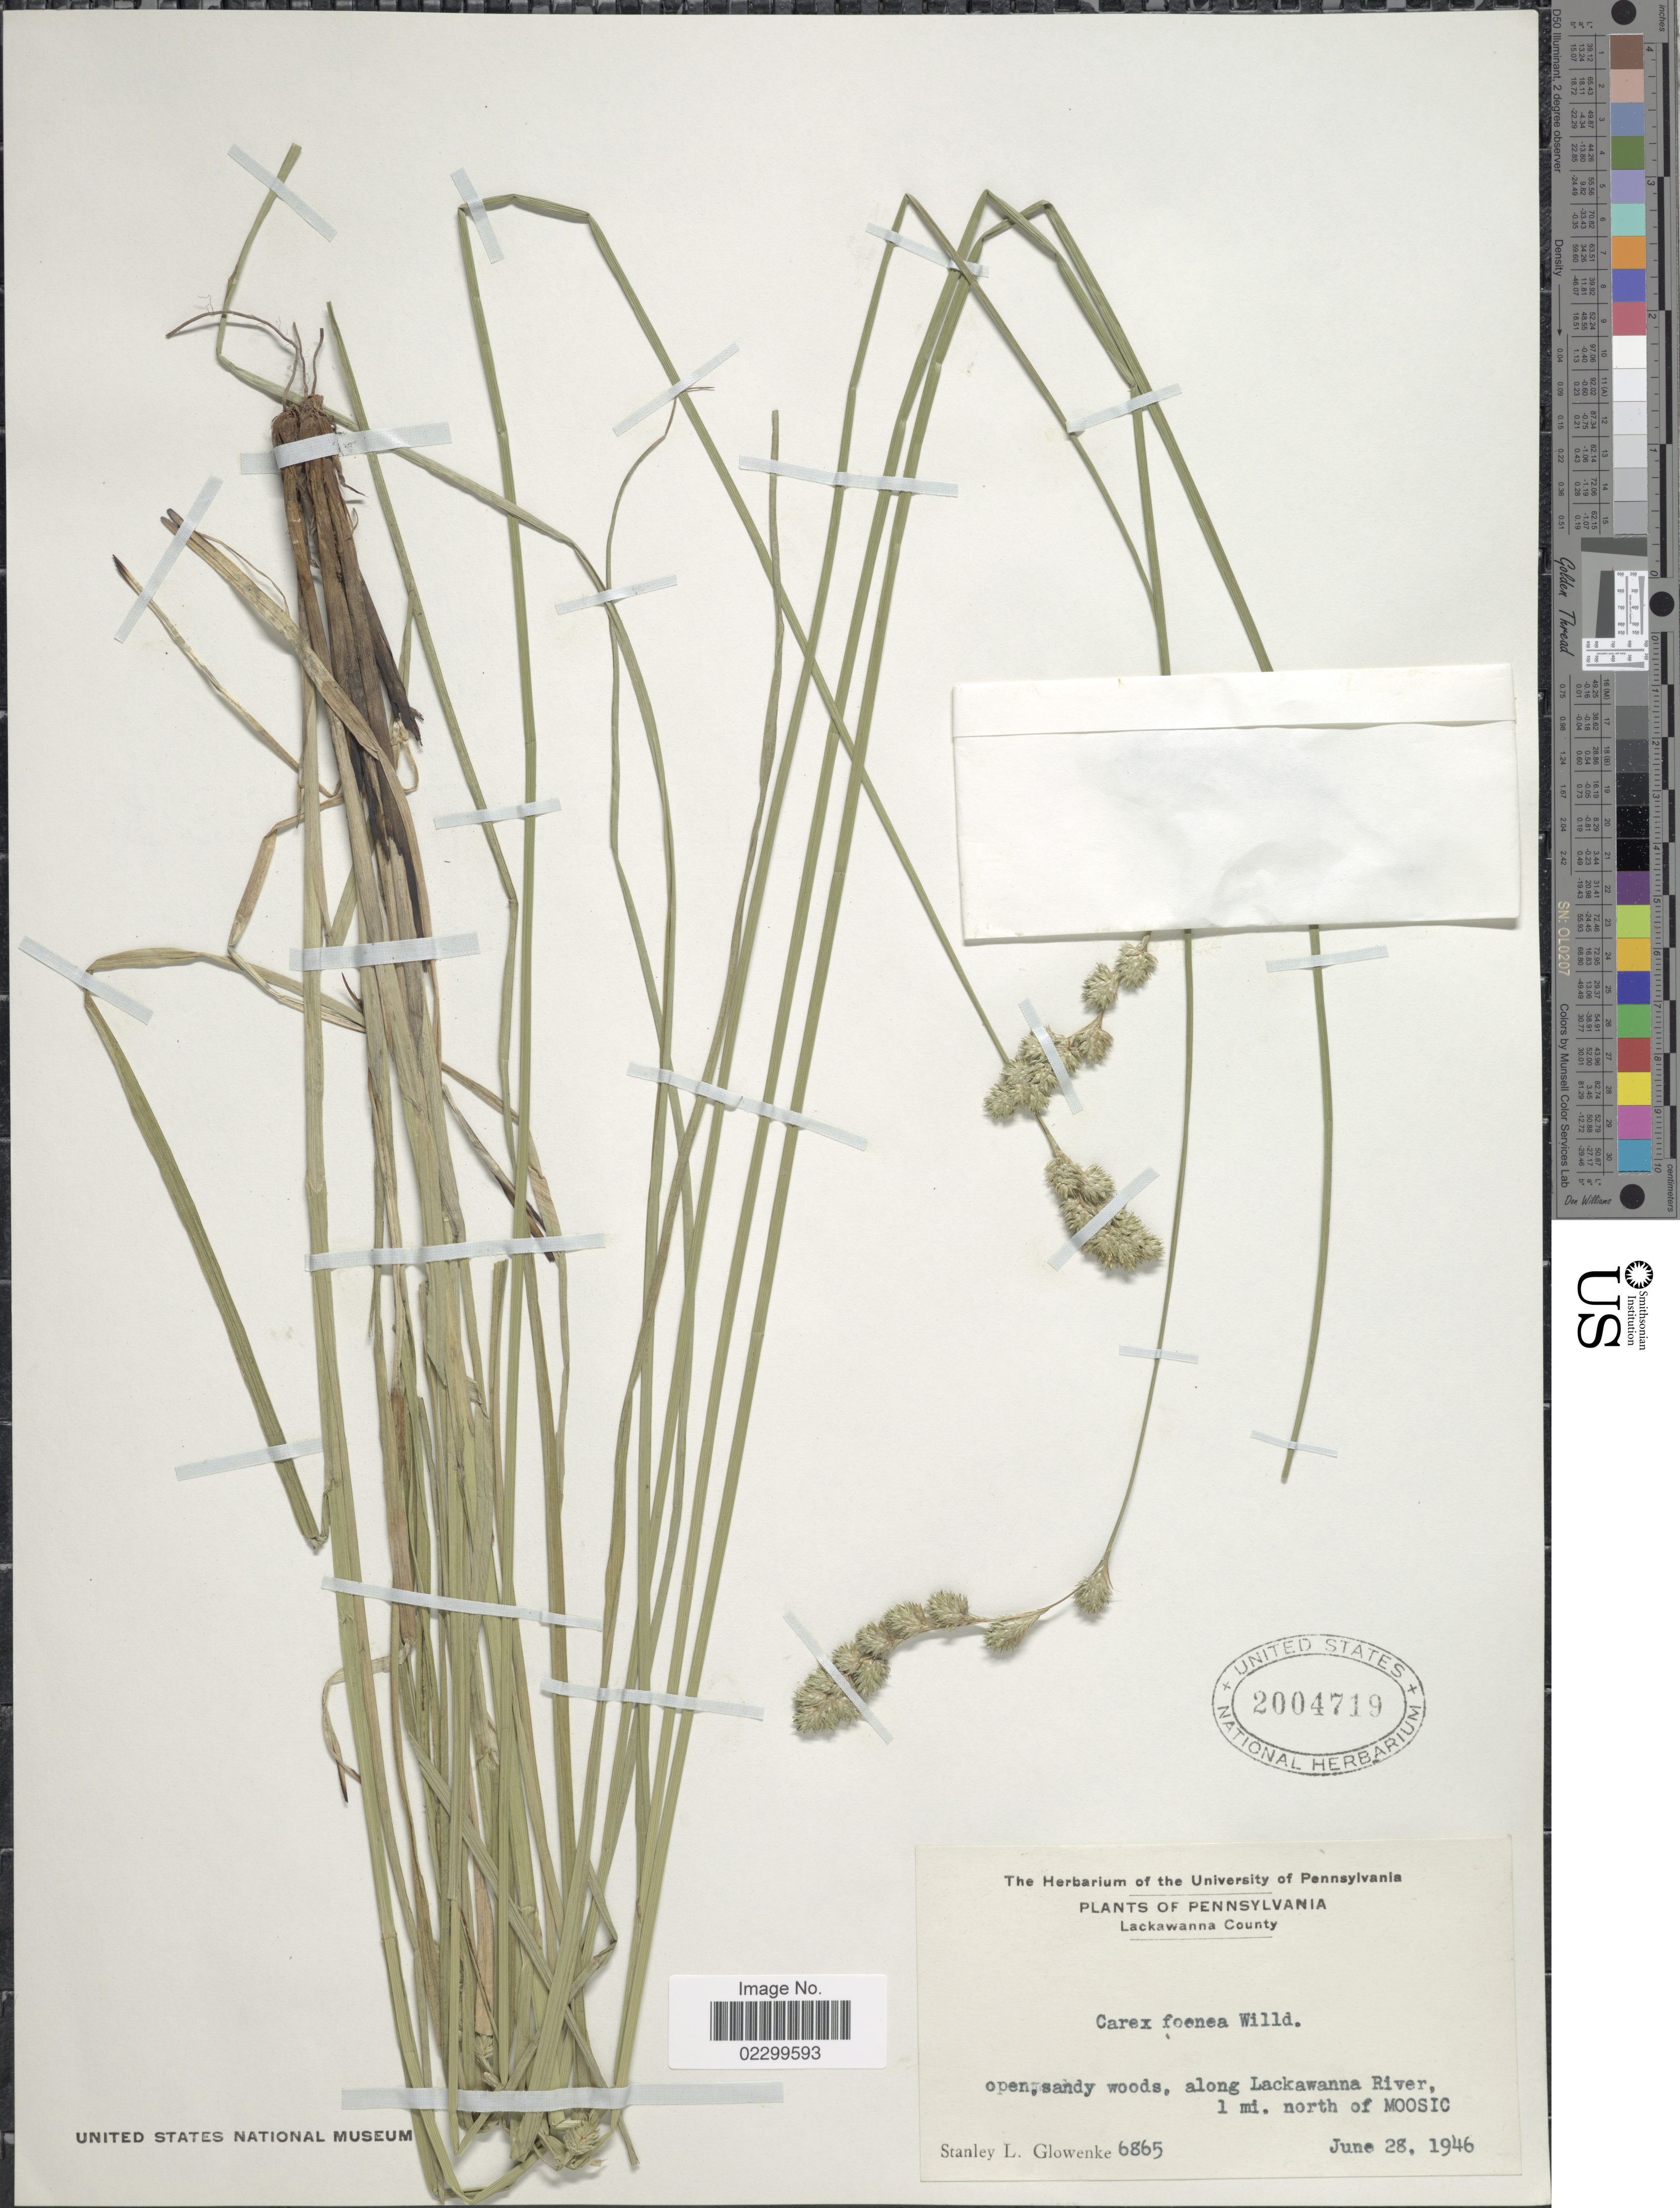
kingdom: Plantae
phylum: Tracheophyta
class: Liliopsida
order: Poales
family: Cyperaceae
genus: Carex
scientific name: Carex foenea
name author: Willd.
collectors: S. Glowenke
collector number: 6865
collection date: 1946-06-28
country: United States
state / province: Pennsylvania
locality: Lackawanna County, open, sandy, along Lackawanna River, 1 mi. north of Moosic.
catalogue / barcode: US 2004719